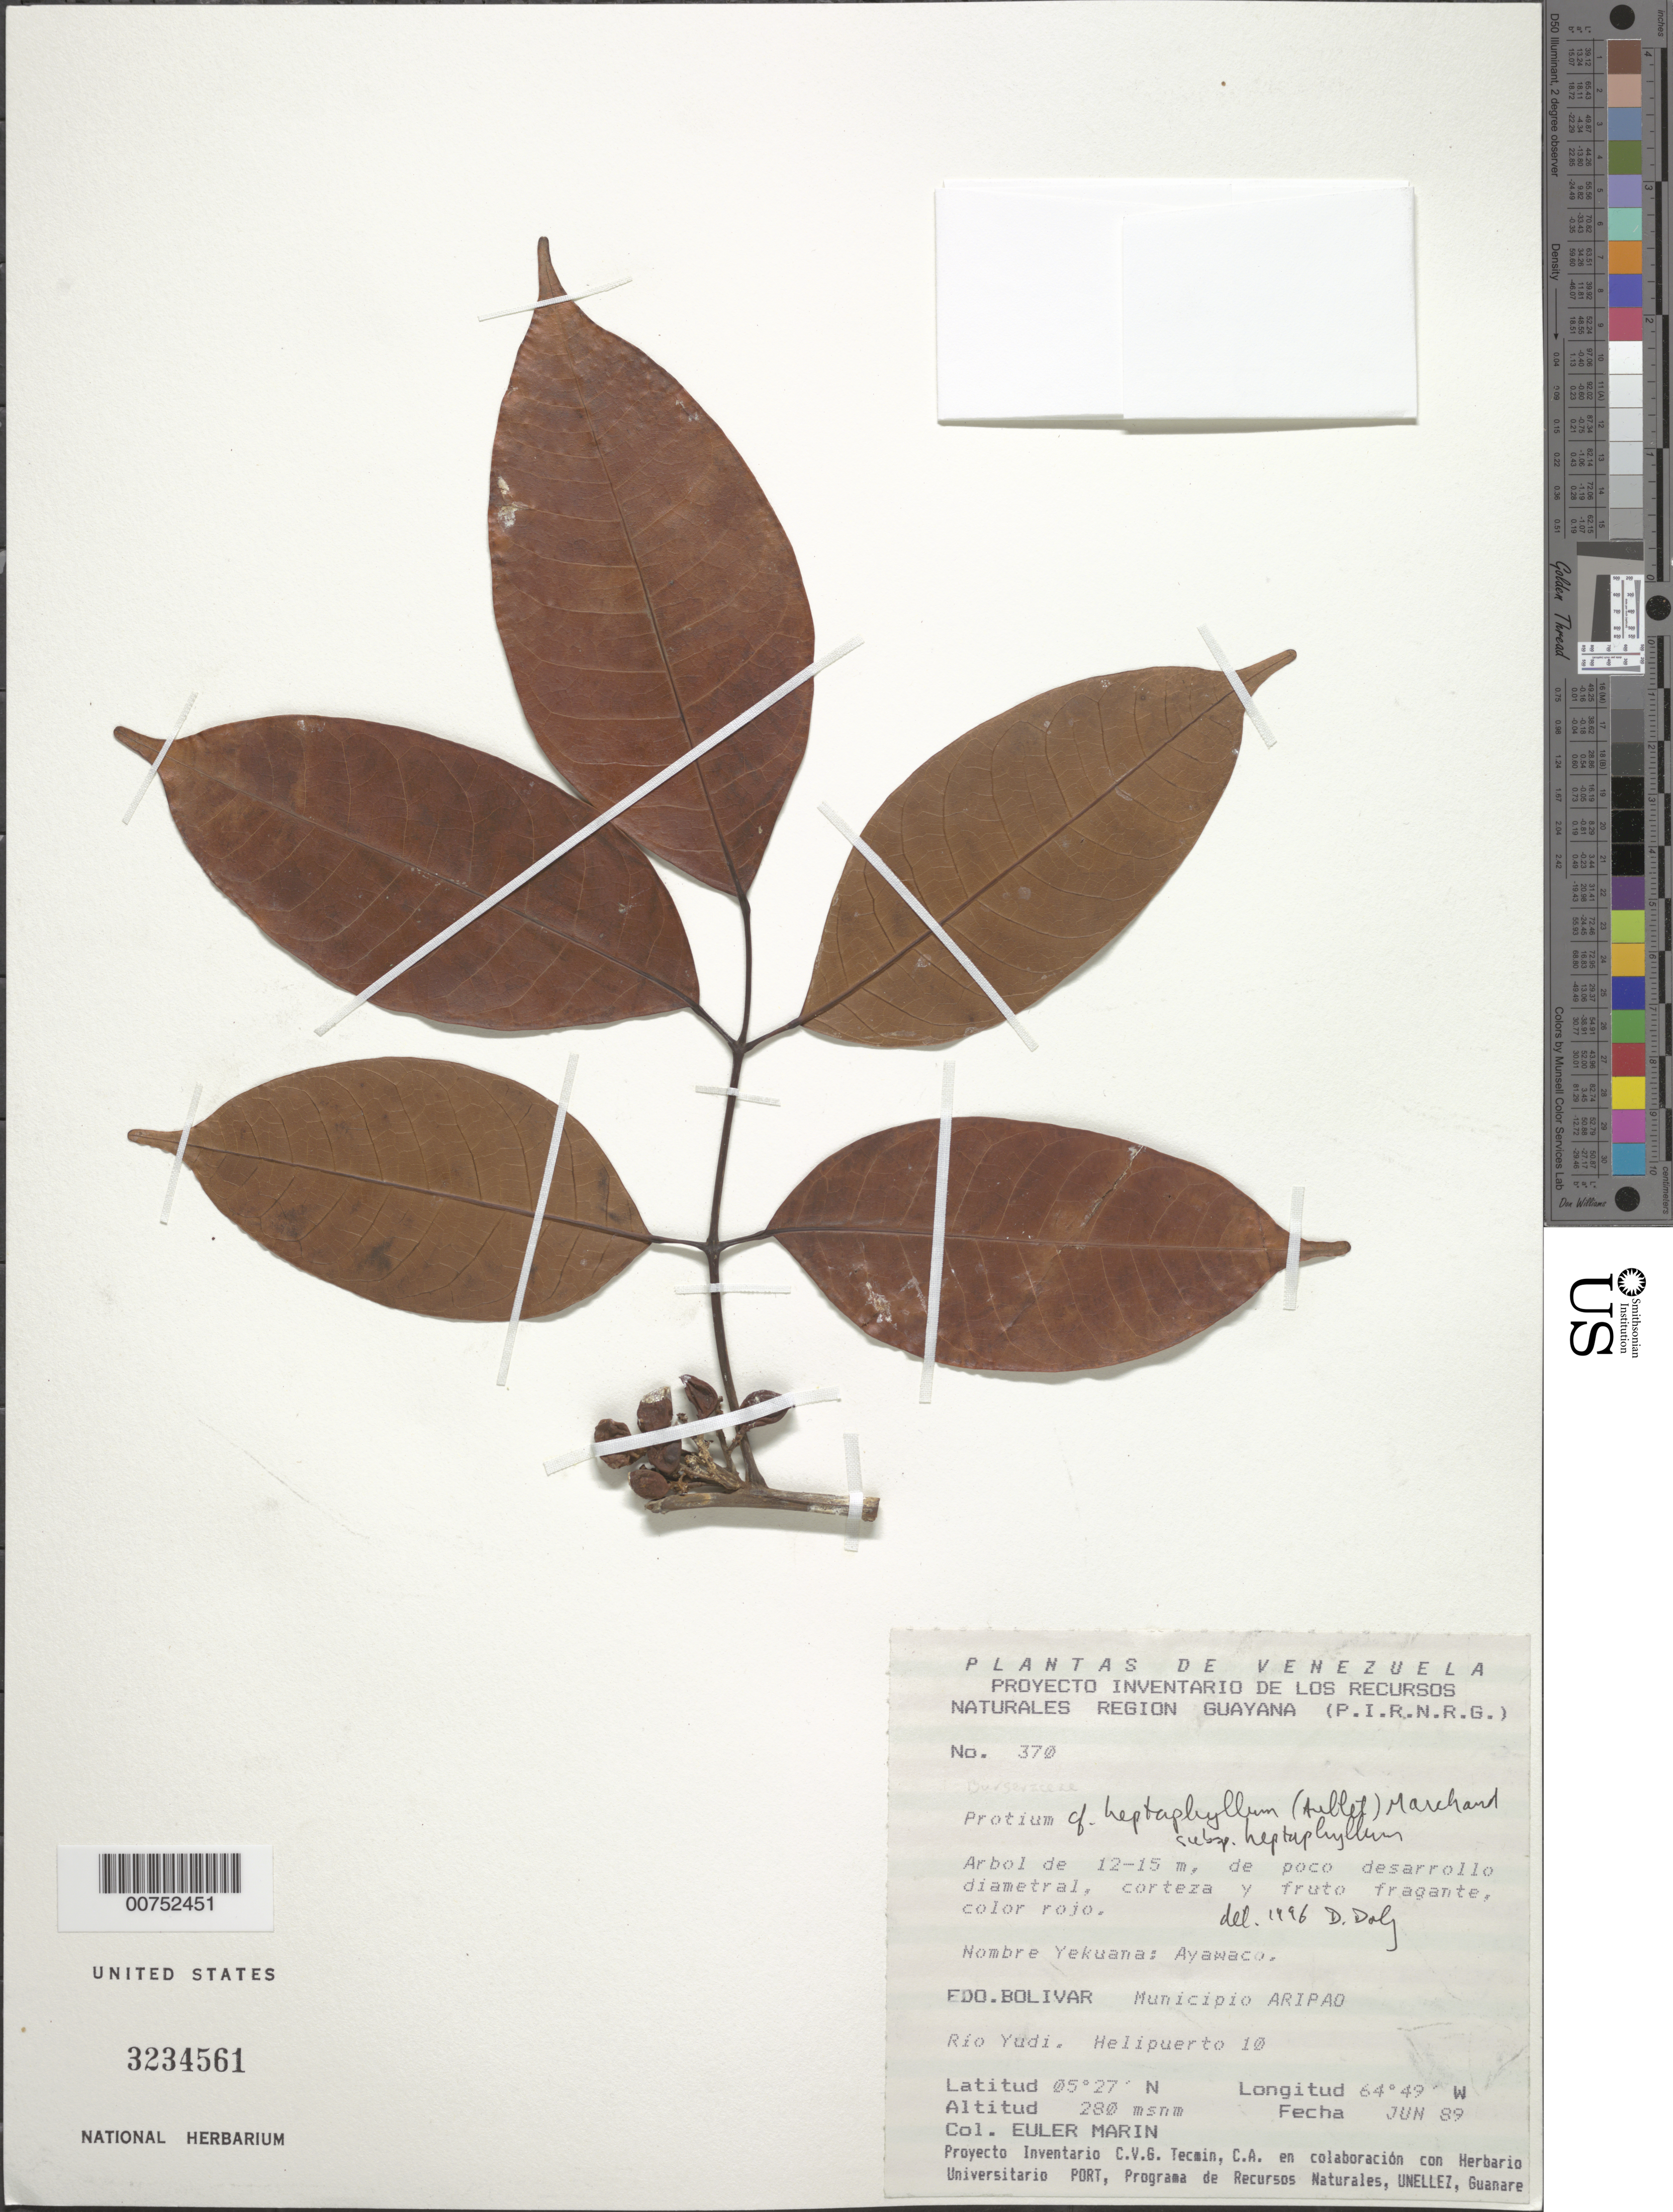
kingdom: Plantae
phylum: Tracheophyta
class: Magnoliopsida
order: Sapindales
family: Burseraceae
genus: Protium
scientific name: Protium heptaphyllum subsp. heptaphyllum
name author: (Aubl.) Marchand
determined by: Daly, D. C.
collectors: E. Marin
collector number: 370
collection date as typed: Jun-89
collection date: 1989-06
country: Venezuela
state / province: Bolívar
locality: Mun. Aripao, Rio Yudi, Helipuerto 10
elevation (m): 280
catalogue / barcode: US 3234561